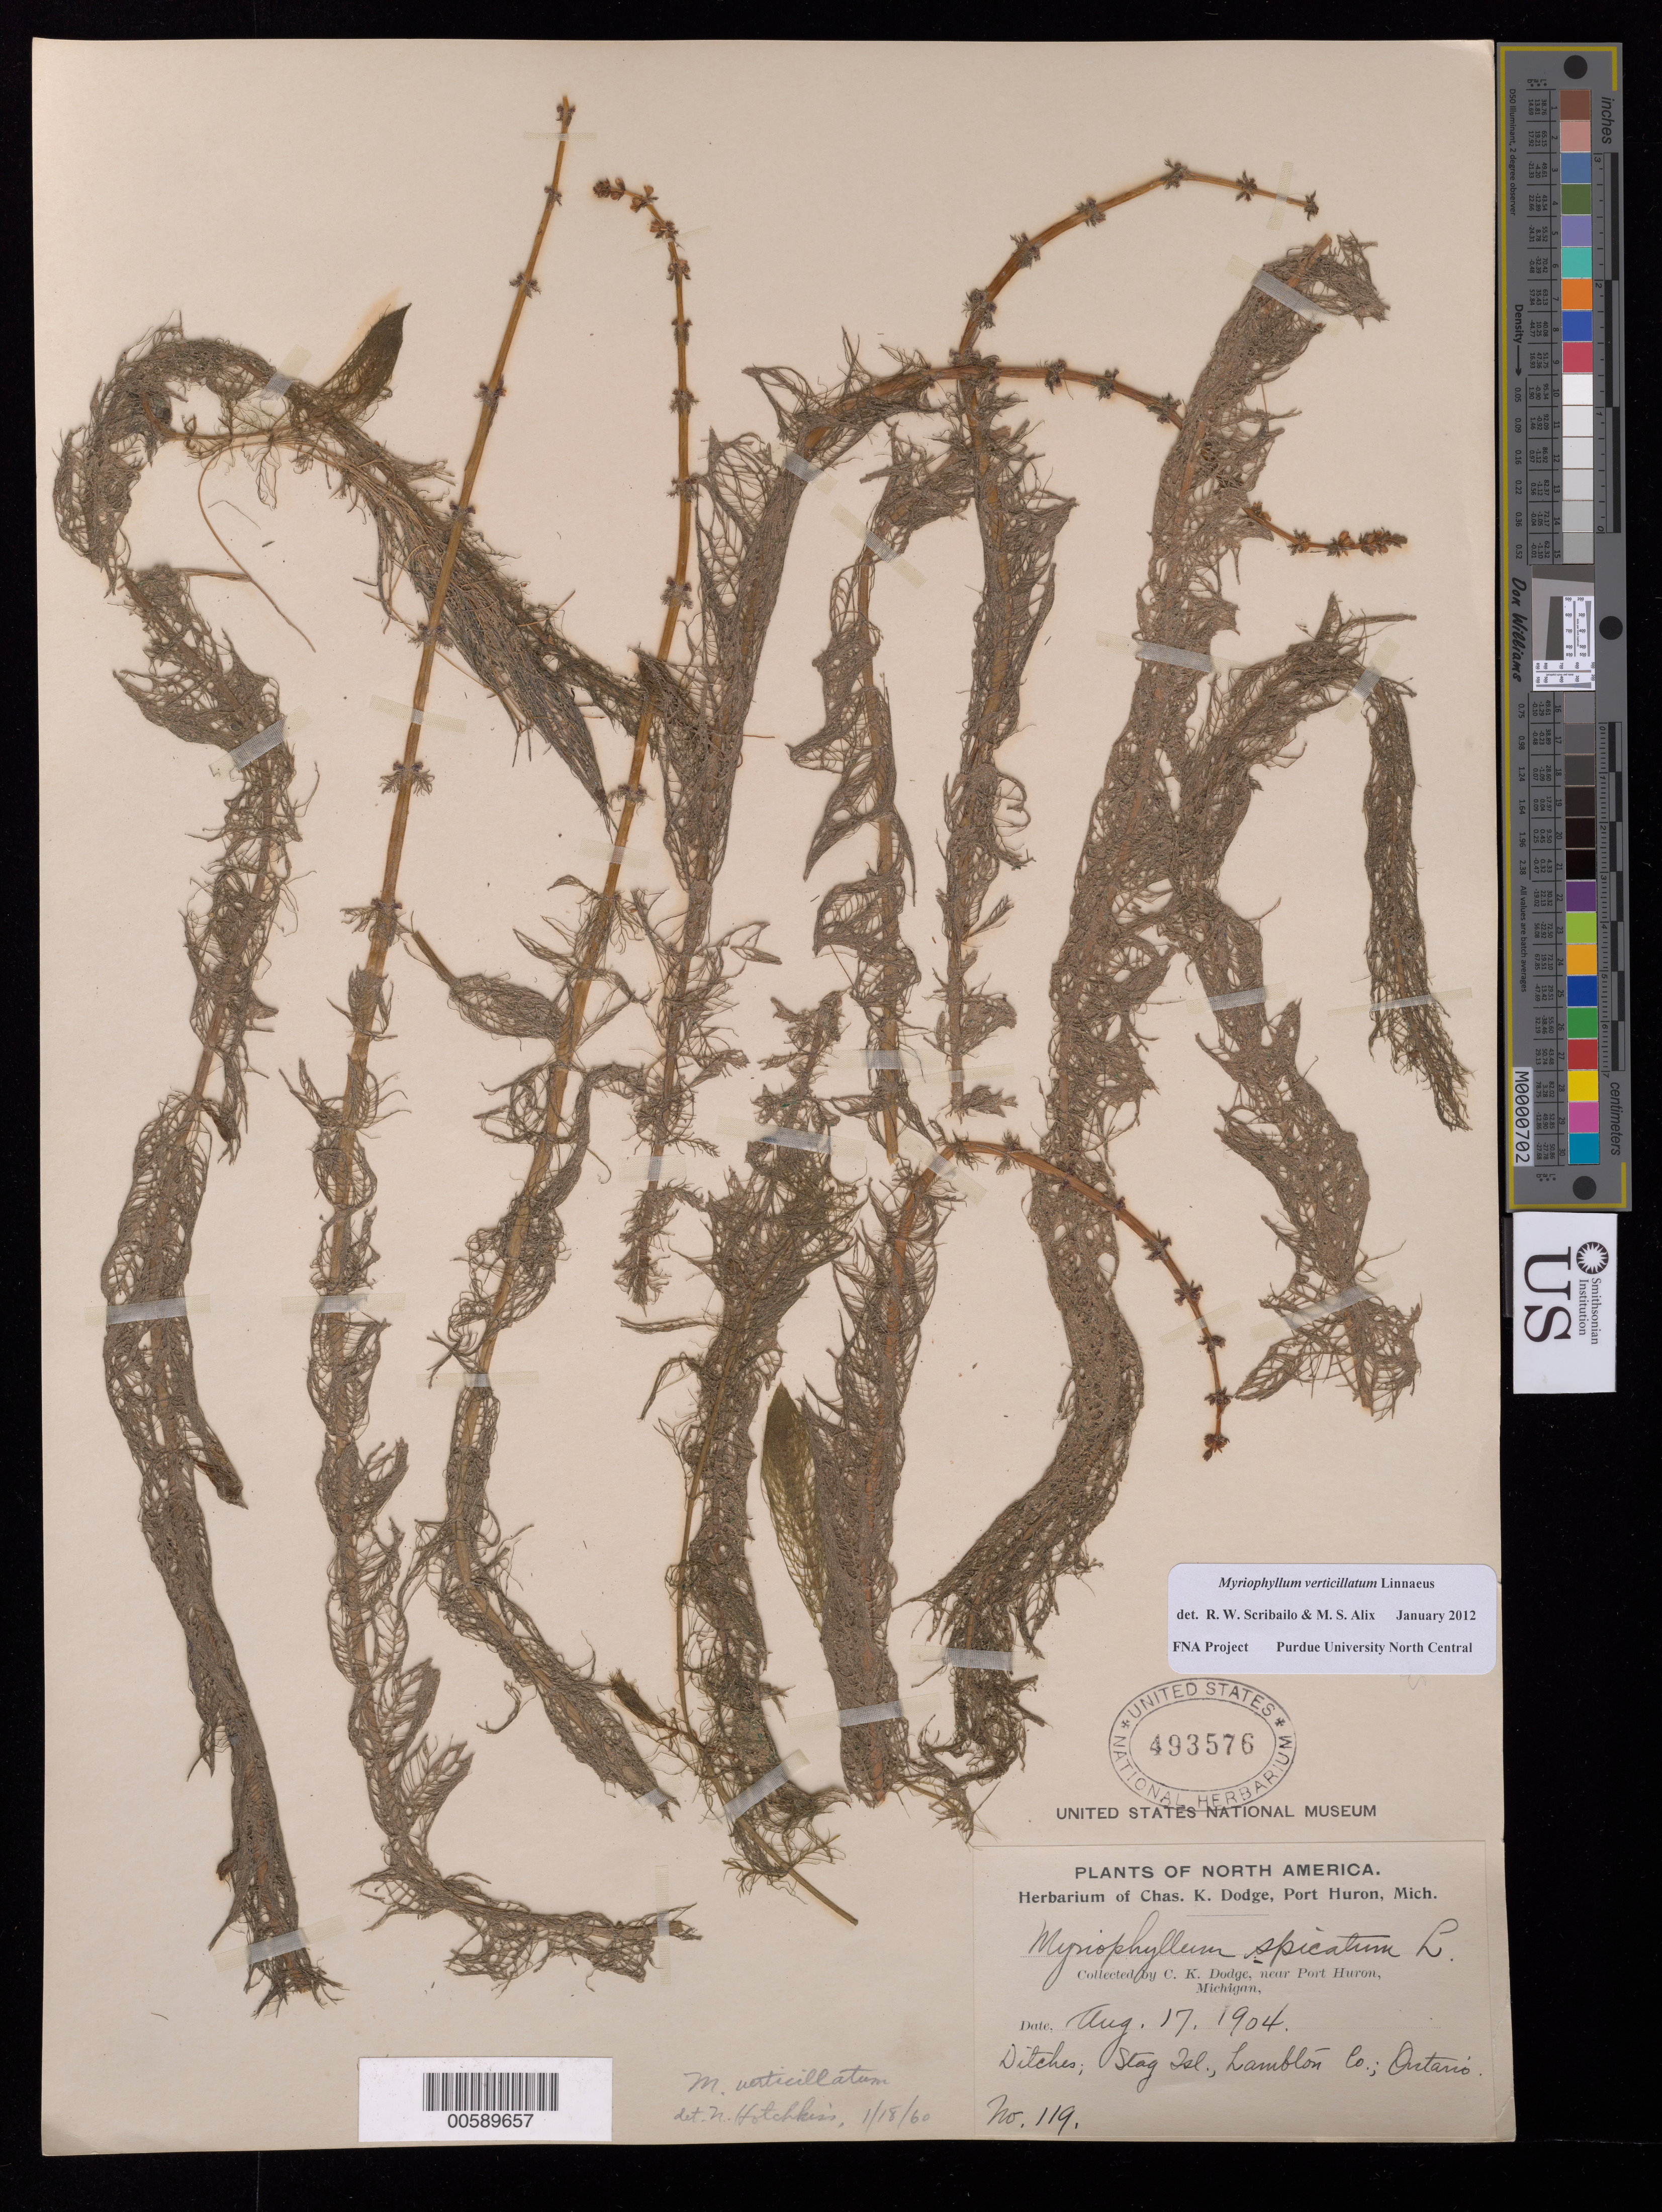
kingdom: Plantae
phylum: Tracheophyta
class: Magnoliopsida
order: Saxifragales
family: Haloragaceae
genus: Myriophyllum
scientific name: Myriophyllum verticillatum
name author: L.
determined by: Scribailo, R. W.; Alix, M. S.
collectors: C. K. Dodge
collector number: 119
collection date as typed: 17 Aug 1904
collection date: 1904-08-17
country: Canada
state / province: Ontario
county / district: Lambton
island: Stag Island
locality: Stag Island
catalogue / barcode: US 493576